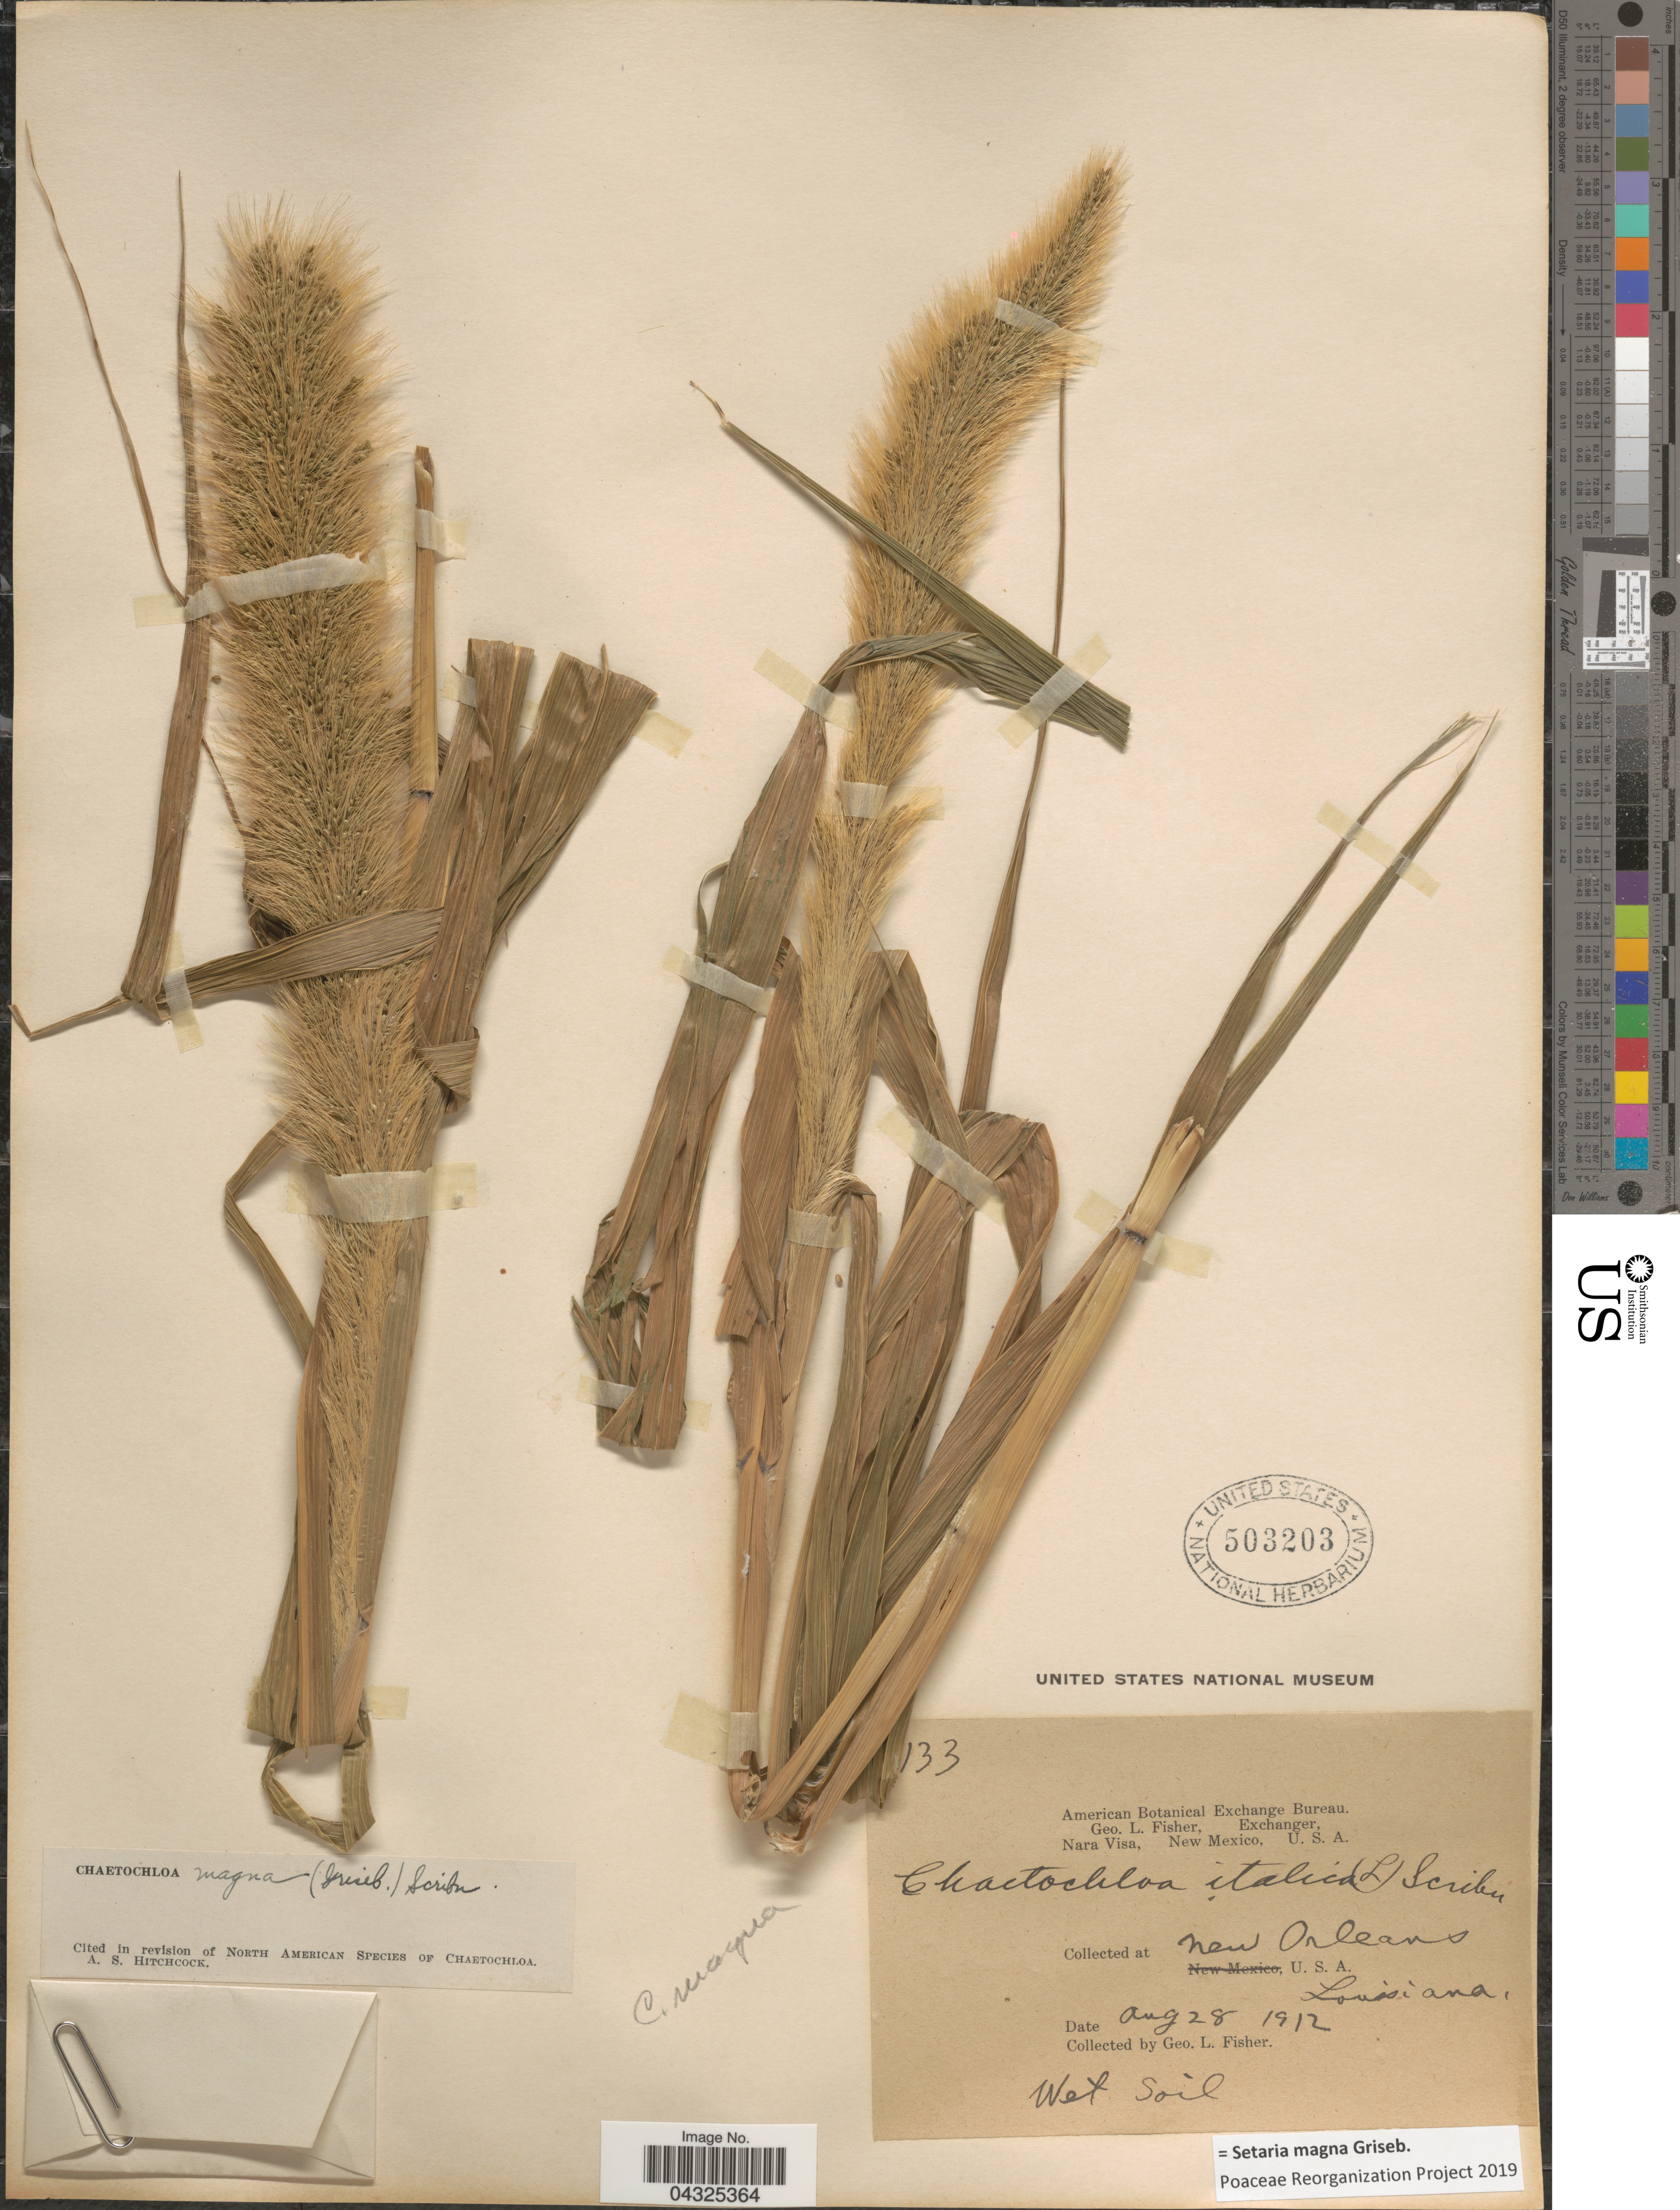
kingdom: Plantae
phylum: Tracheophyta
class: Liliopsida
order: Poales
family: Poaceae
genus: Setaria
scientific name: Setaria magna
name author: Griseb.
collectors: G. L. Fisher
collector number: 133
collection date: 1912-08-28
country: United States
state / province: Louisiana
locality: New Orleans.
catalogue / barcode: US 503203